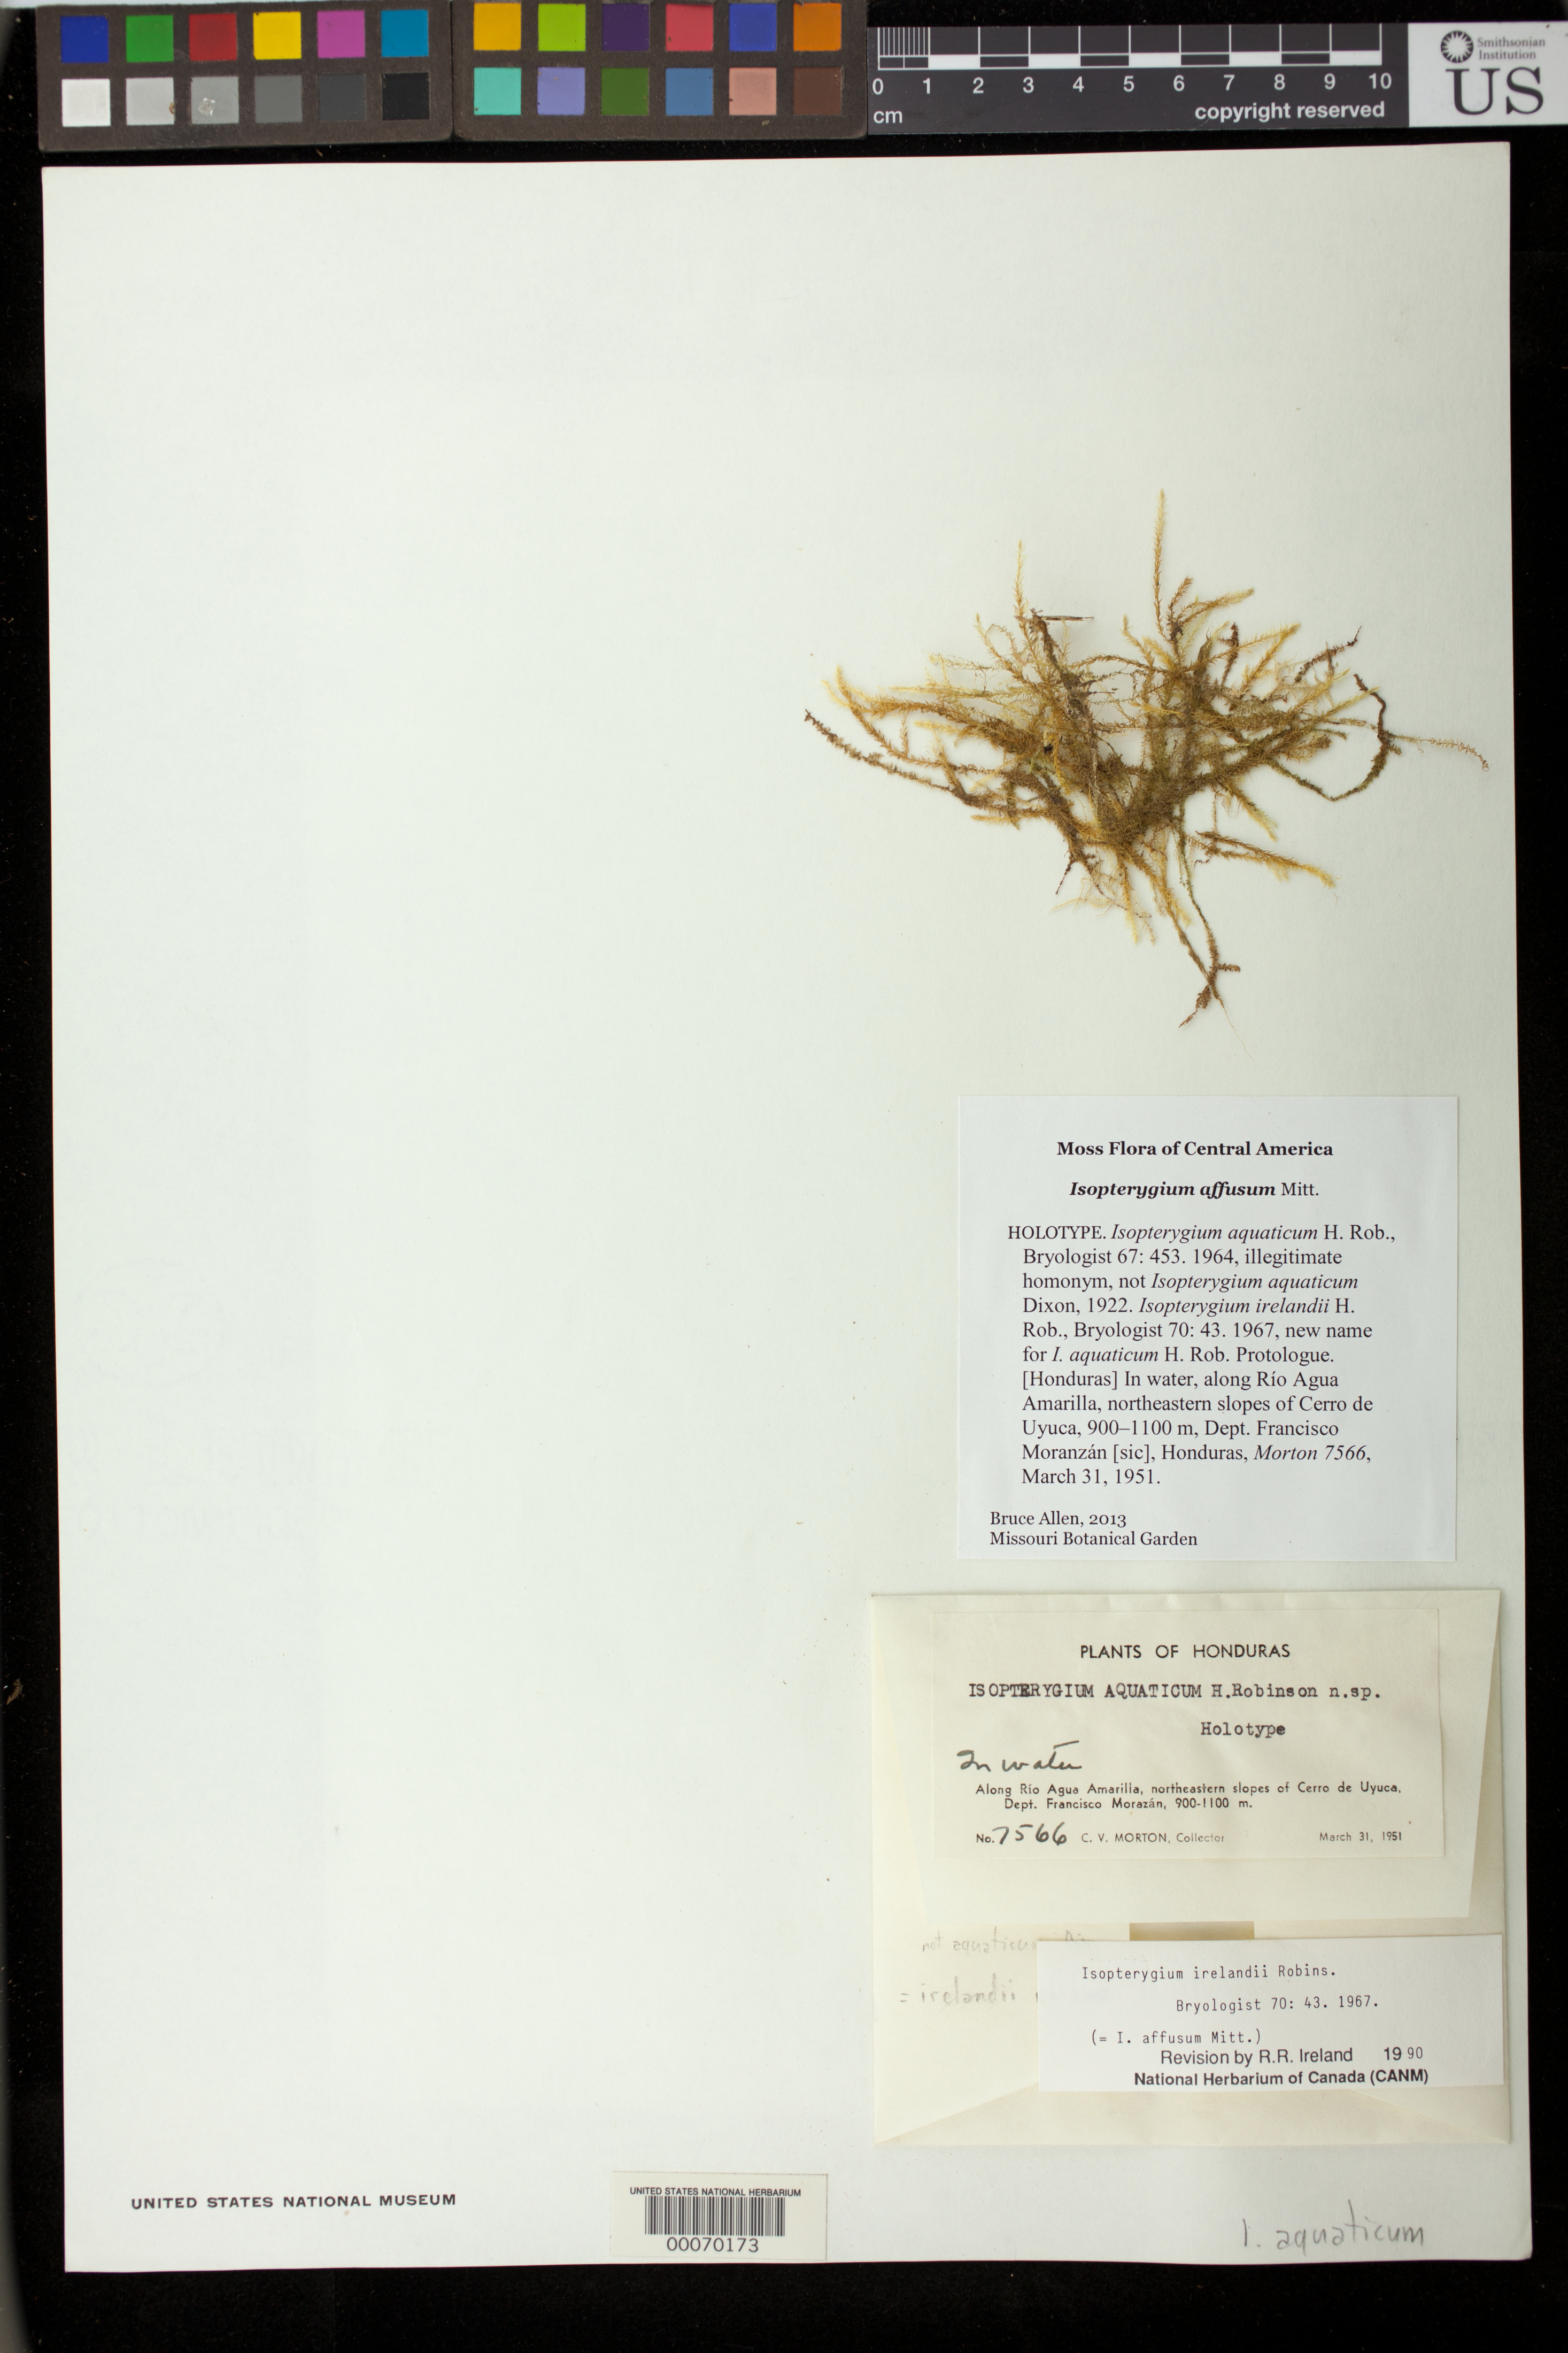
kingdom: Plantae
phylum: Bryophyta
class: Bryopsida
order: Hypnales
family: Pylaisiadelphaceae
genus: Isopterygium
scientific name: Isopterygium aquaticum H. Rob., nom. illeg.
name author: H. Rob.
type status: Holotype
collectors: C. V. Morton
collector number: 7566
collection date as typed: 31 Mar 1951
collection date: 1951-03-31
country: Honduras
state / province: Fco. Morazán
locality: Cerro de Uyuca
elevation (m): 900